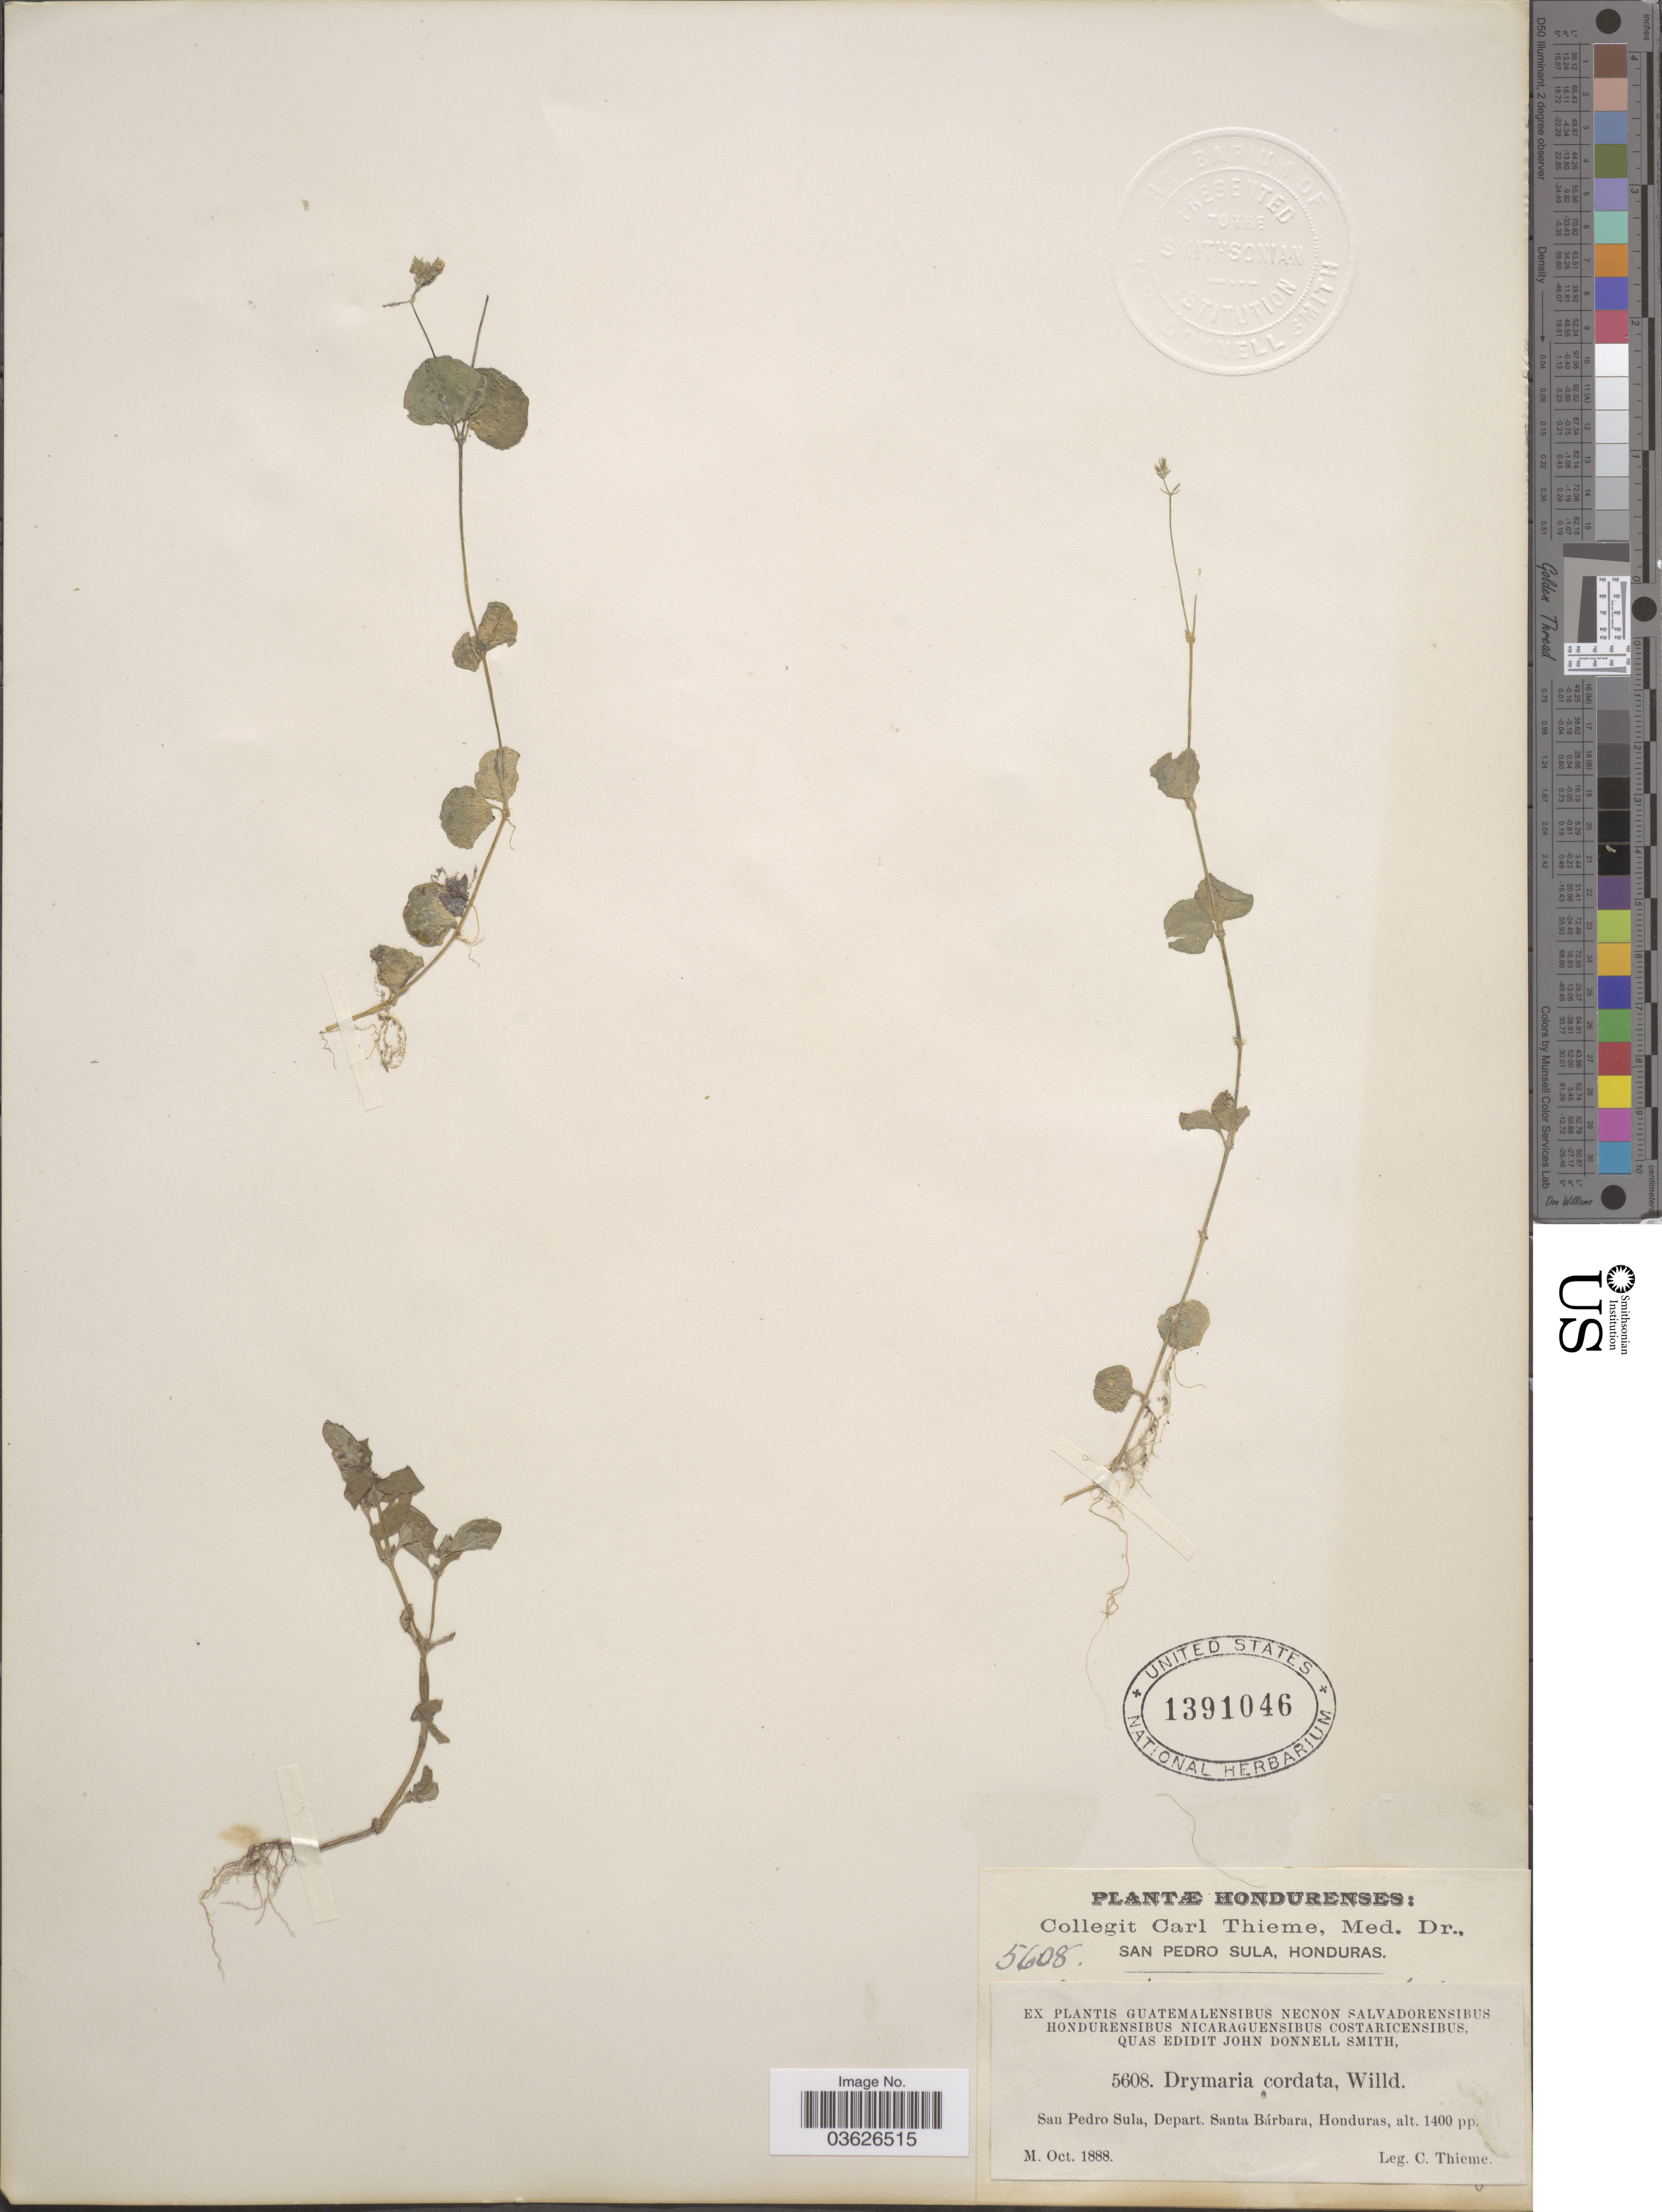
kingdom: Plantae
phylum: Tracheophyta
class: Magnoliopsida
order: Caryophyllales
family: Caryophyllaceae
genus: Drymaria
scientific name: Drymaria cordata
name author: (L.) Willd. ex Schult.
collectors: C. Thieme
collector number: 5608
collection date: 1888-10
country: Honduras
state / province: Santa Barbara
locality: San Pedro Sula, Depart. Santa Bárbara.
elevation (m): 427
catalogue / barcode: US 1391046